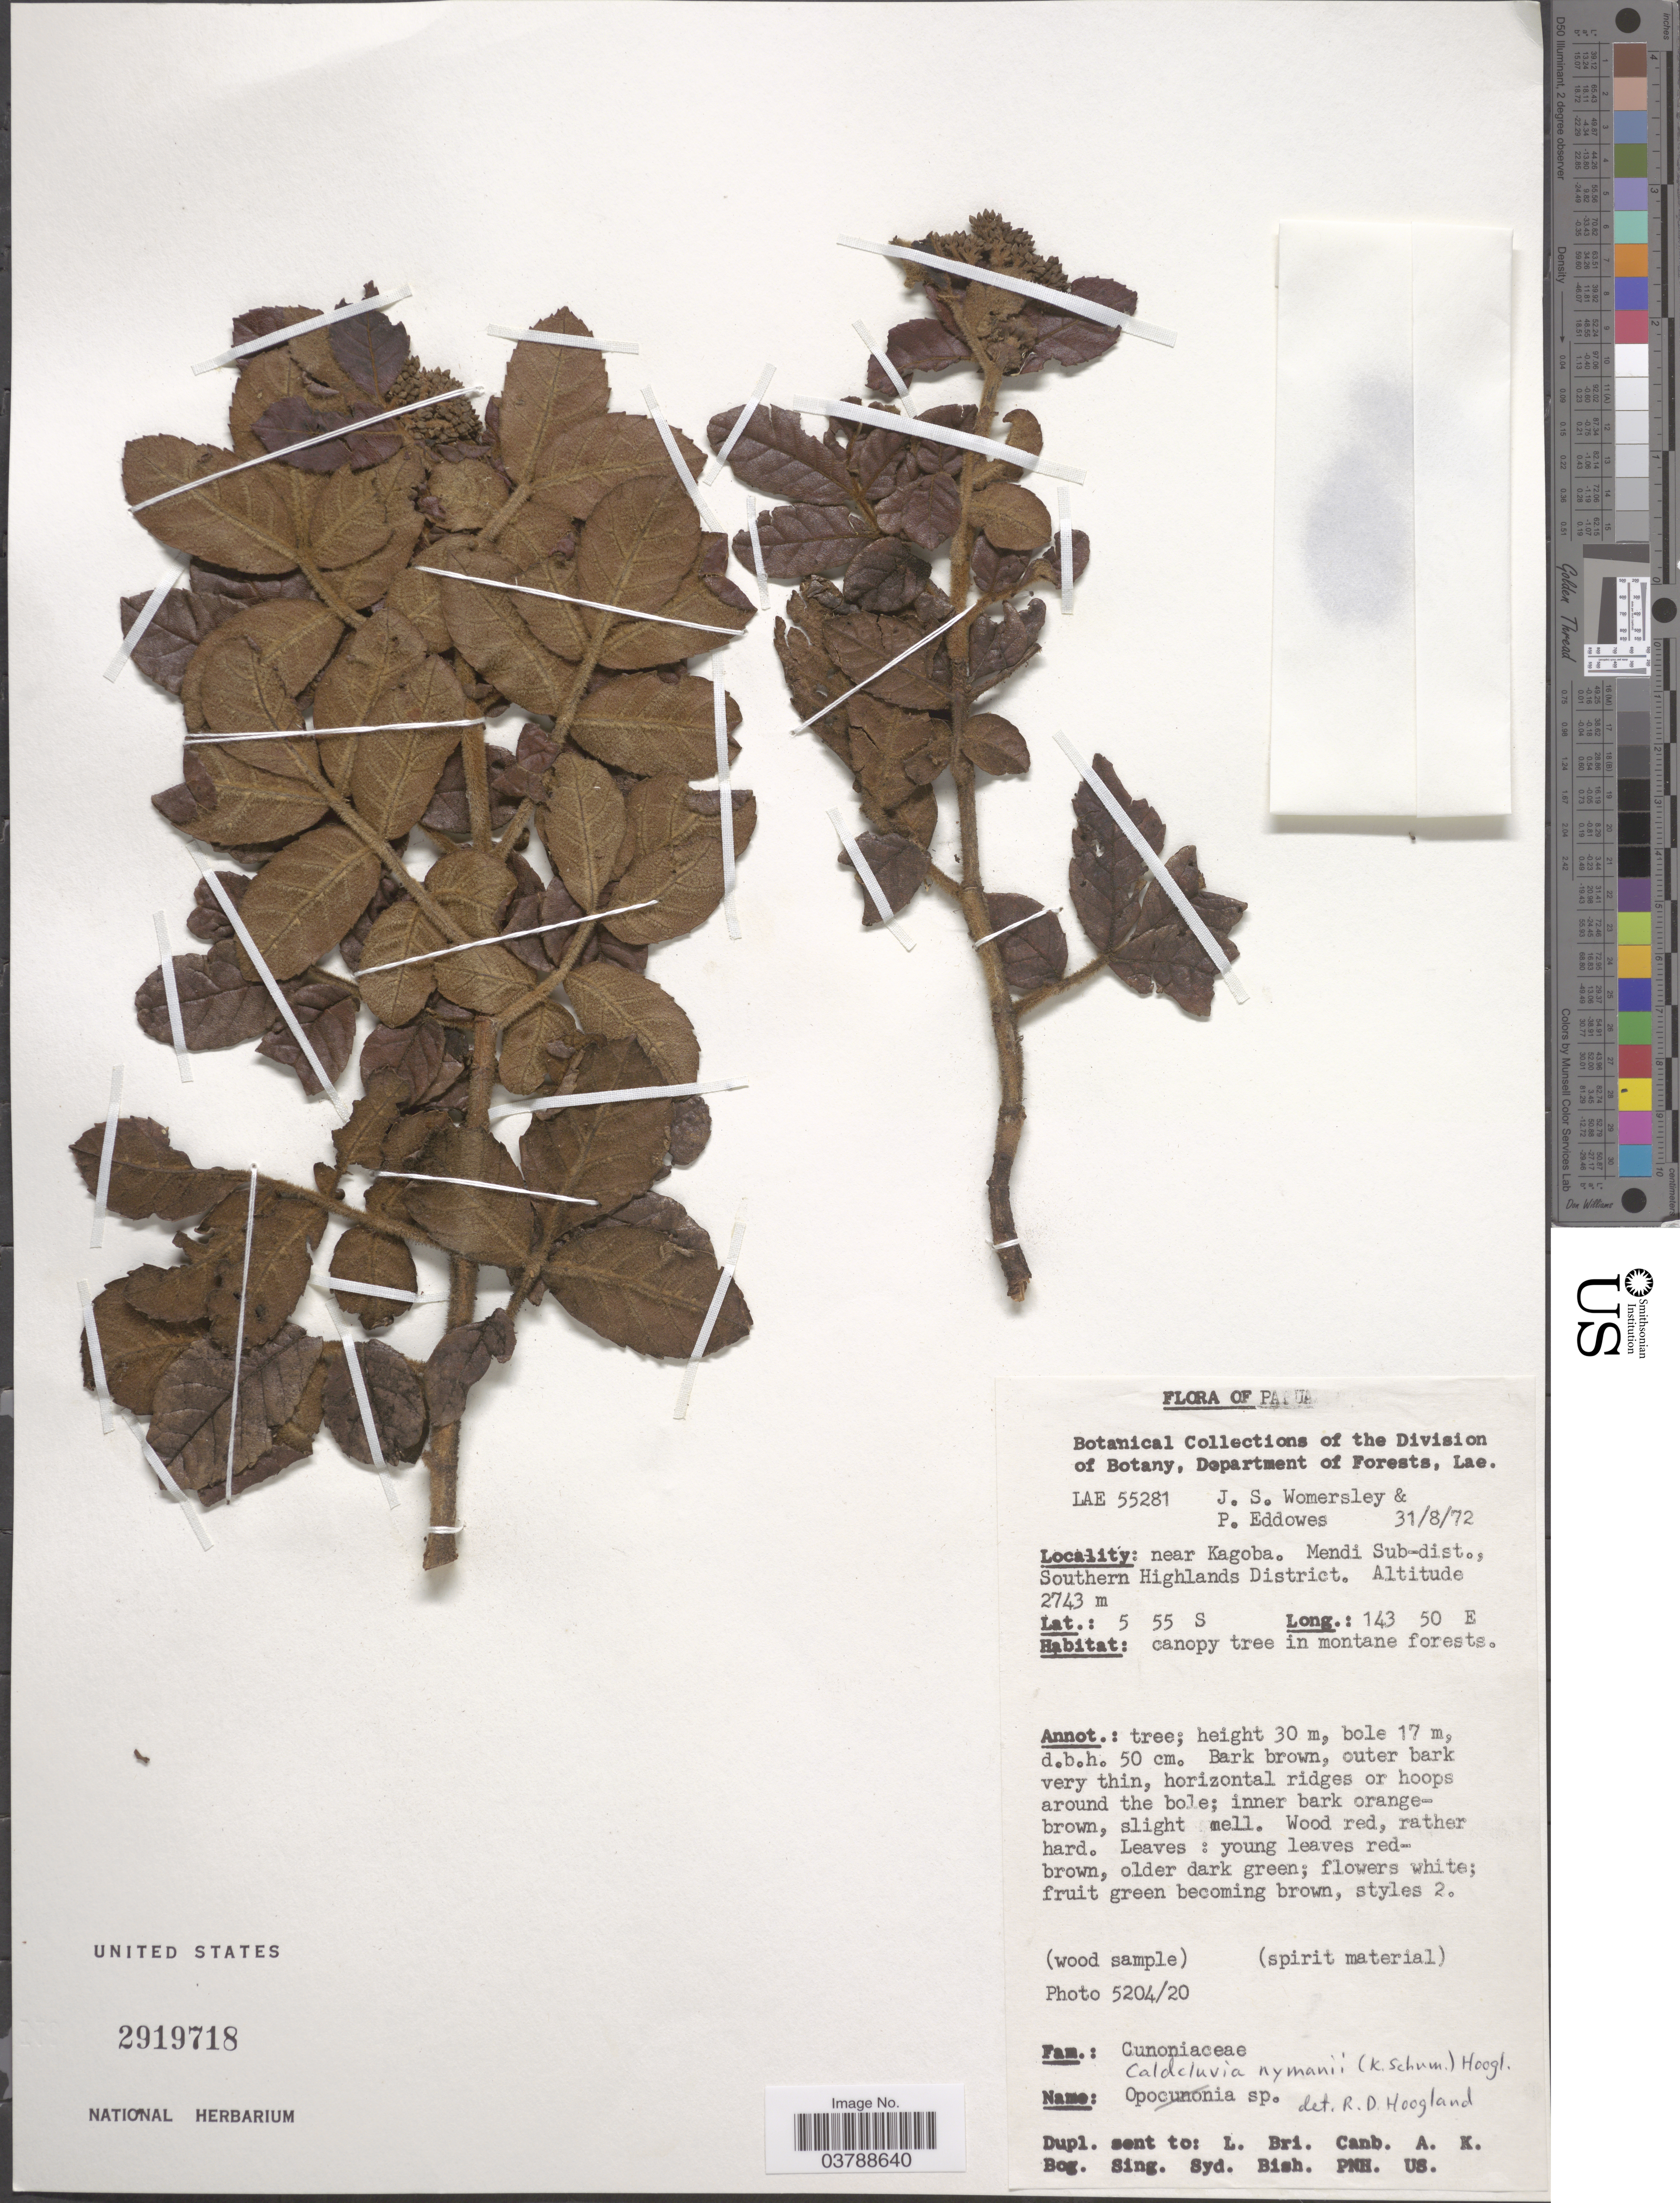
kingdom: Plantae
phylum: Tracheophyta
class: Magnoliopsida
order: Oxalidales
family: Cunoniaceae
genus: Opocunonia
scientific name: Opocunonia nymanii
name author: (K. Schum.) Schltr.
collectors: J. S. Womersley & P.J. Eddowes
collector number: LAE55281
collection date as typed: Transcribed d/m/y: 31/8/72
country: Papua New Guinea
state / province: Southern Highlands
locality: Papua. Near Kagoba. Mendi sub-dist., Southern Highlands District.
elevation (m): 2743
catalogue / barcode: US 2919718